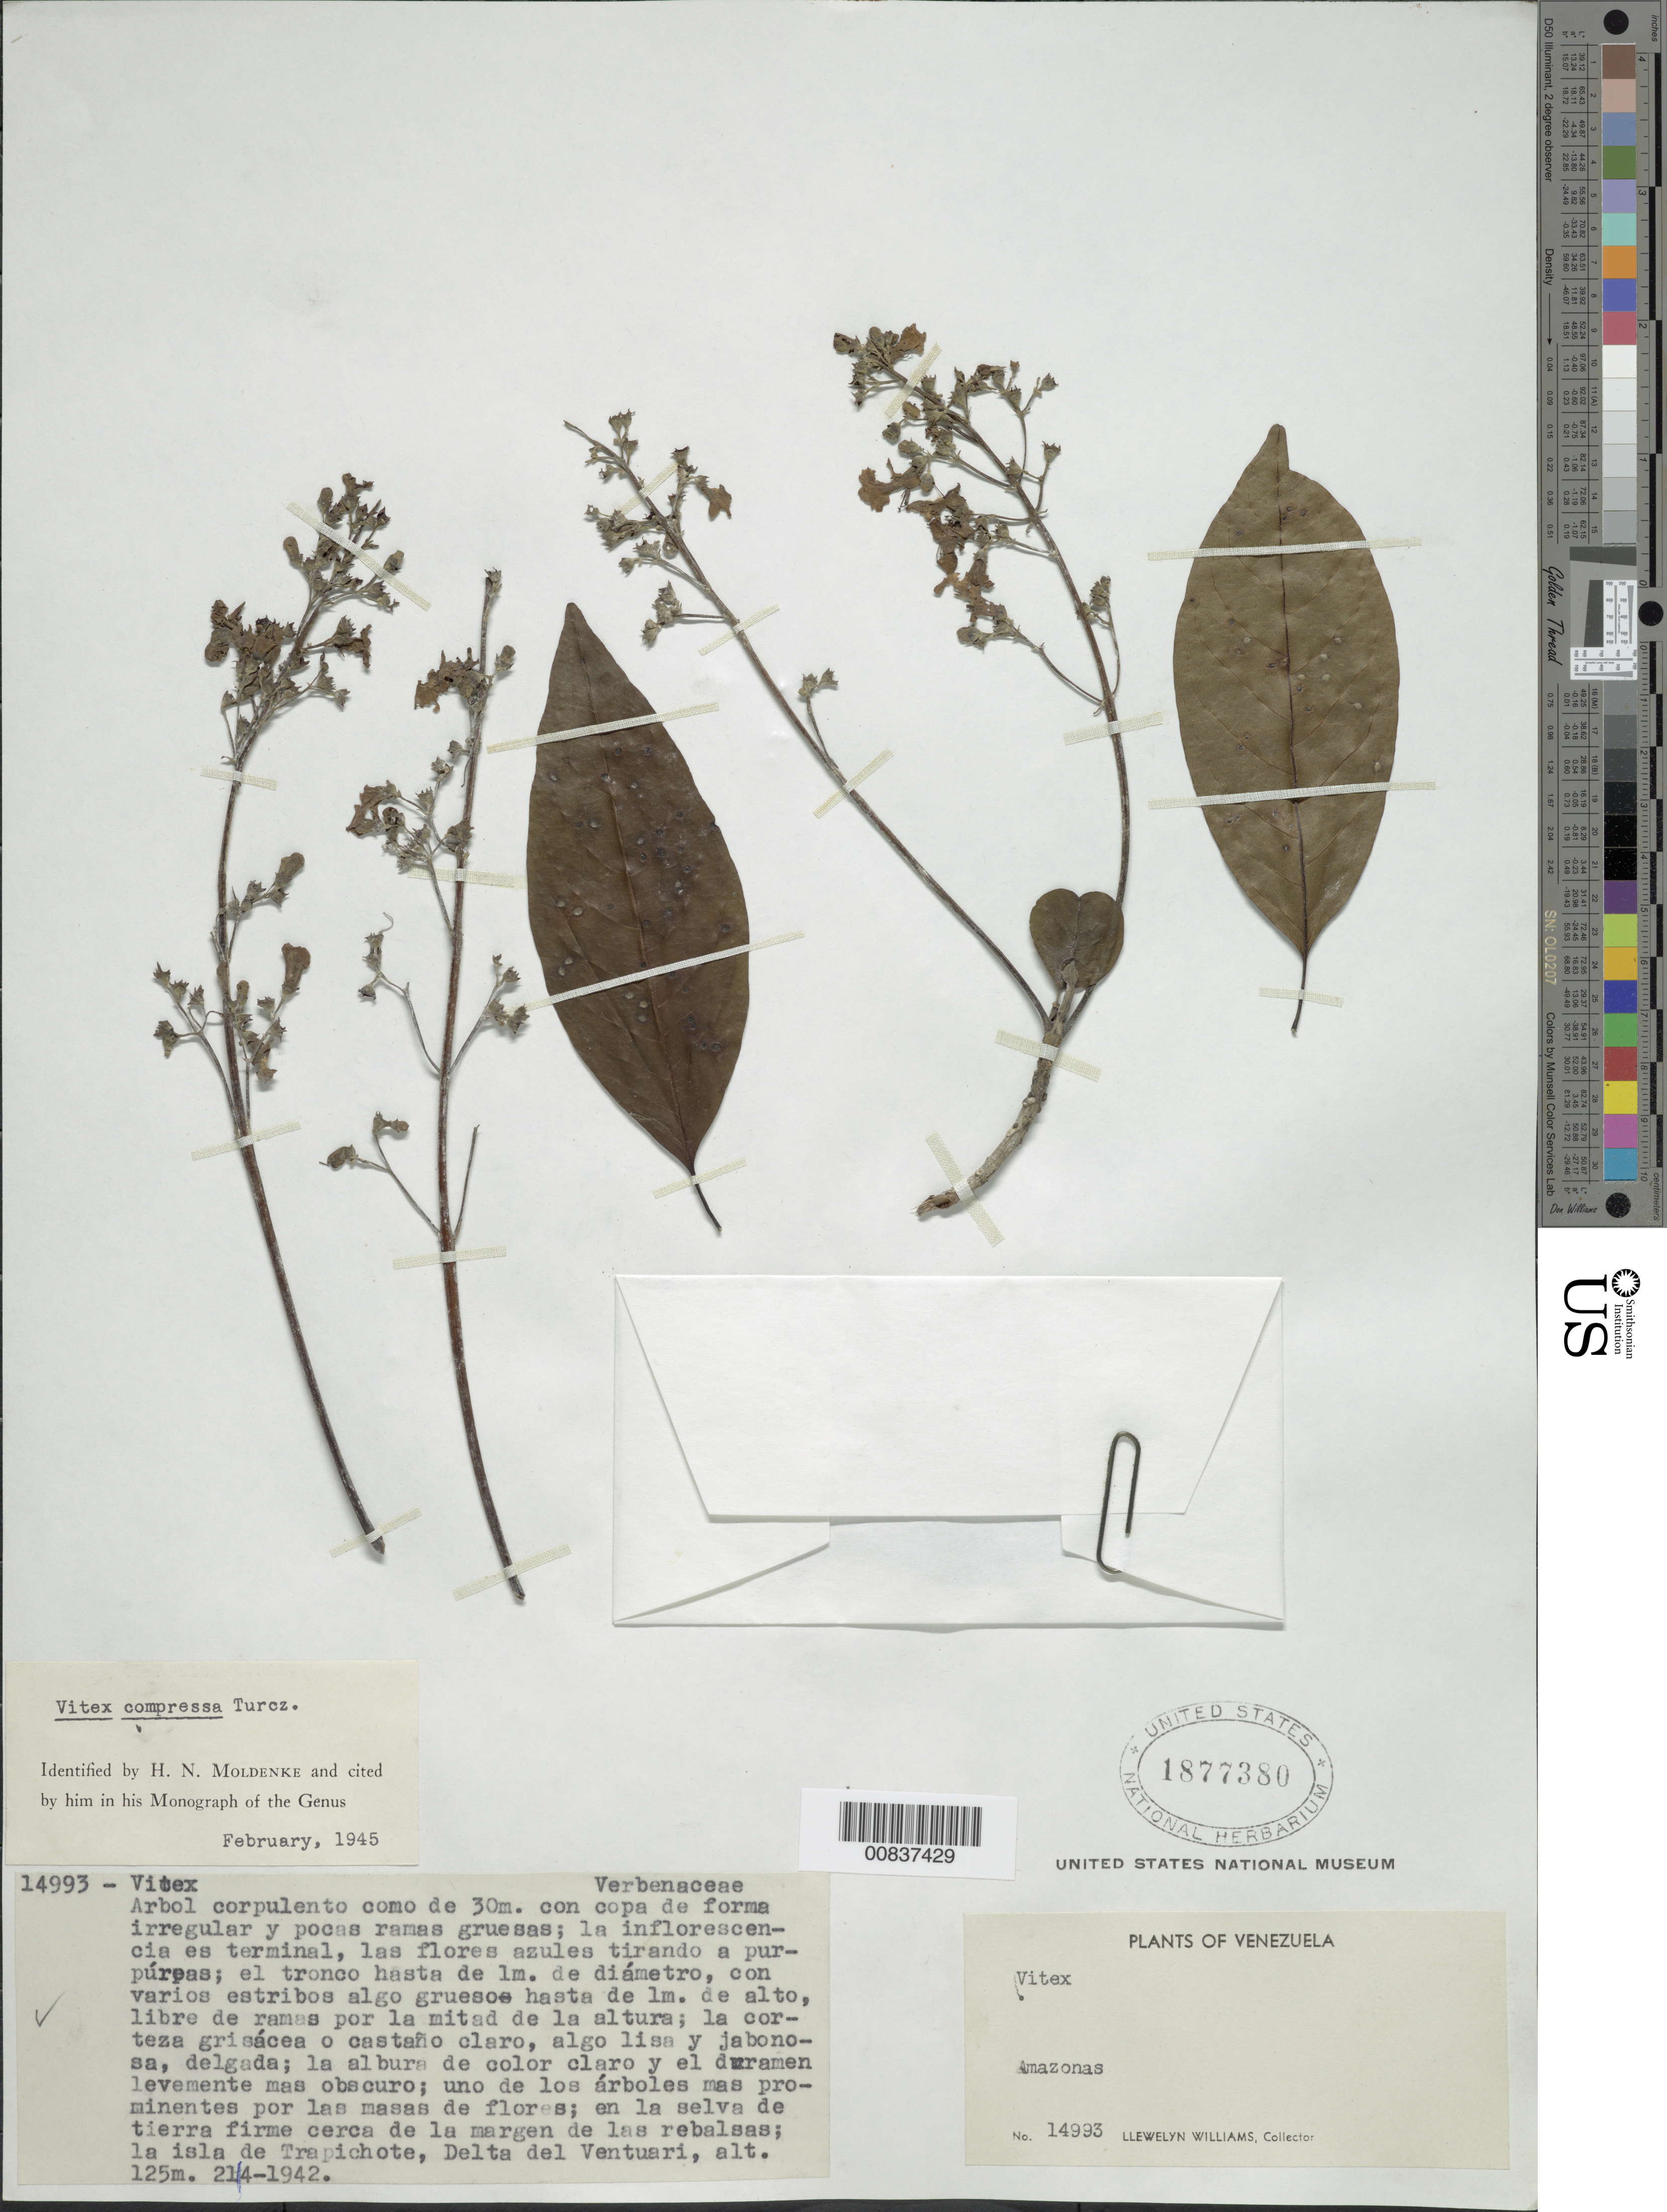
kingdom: Plantae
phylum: Tracheophyta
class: Magnoliopsida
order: Lamiales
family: Lamiaceae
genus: Vitex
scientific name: Vitex compressa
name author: Turcz.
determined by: Moldenke, H. N.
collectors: Ll. Williams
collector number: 14993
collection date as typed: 21-Apr-42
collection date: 1942-04-21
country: Venezuela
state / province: Amazonas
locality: Isla de Trapichote, delta del Ventuari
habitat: Selva de tierra firme cerca de la margen de las rebalsas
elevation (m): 125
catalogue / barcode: US 1877380